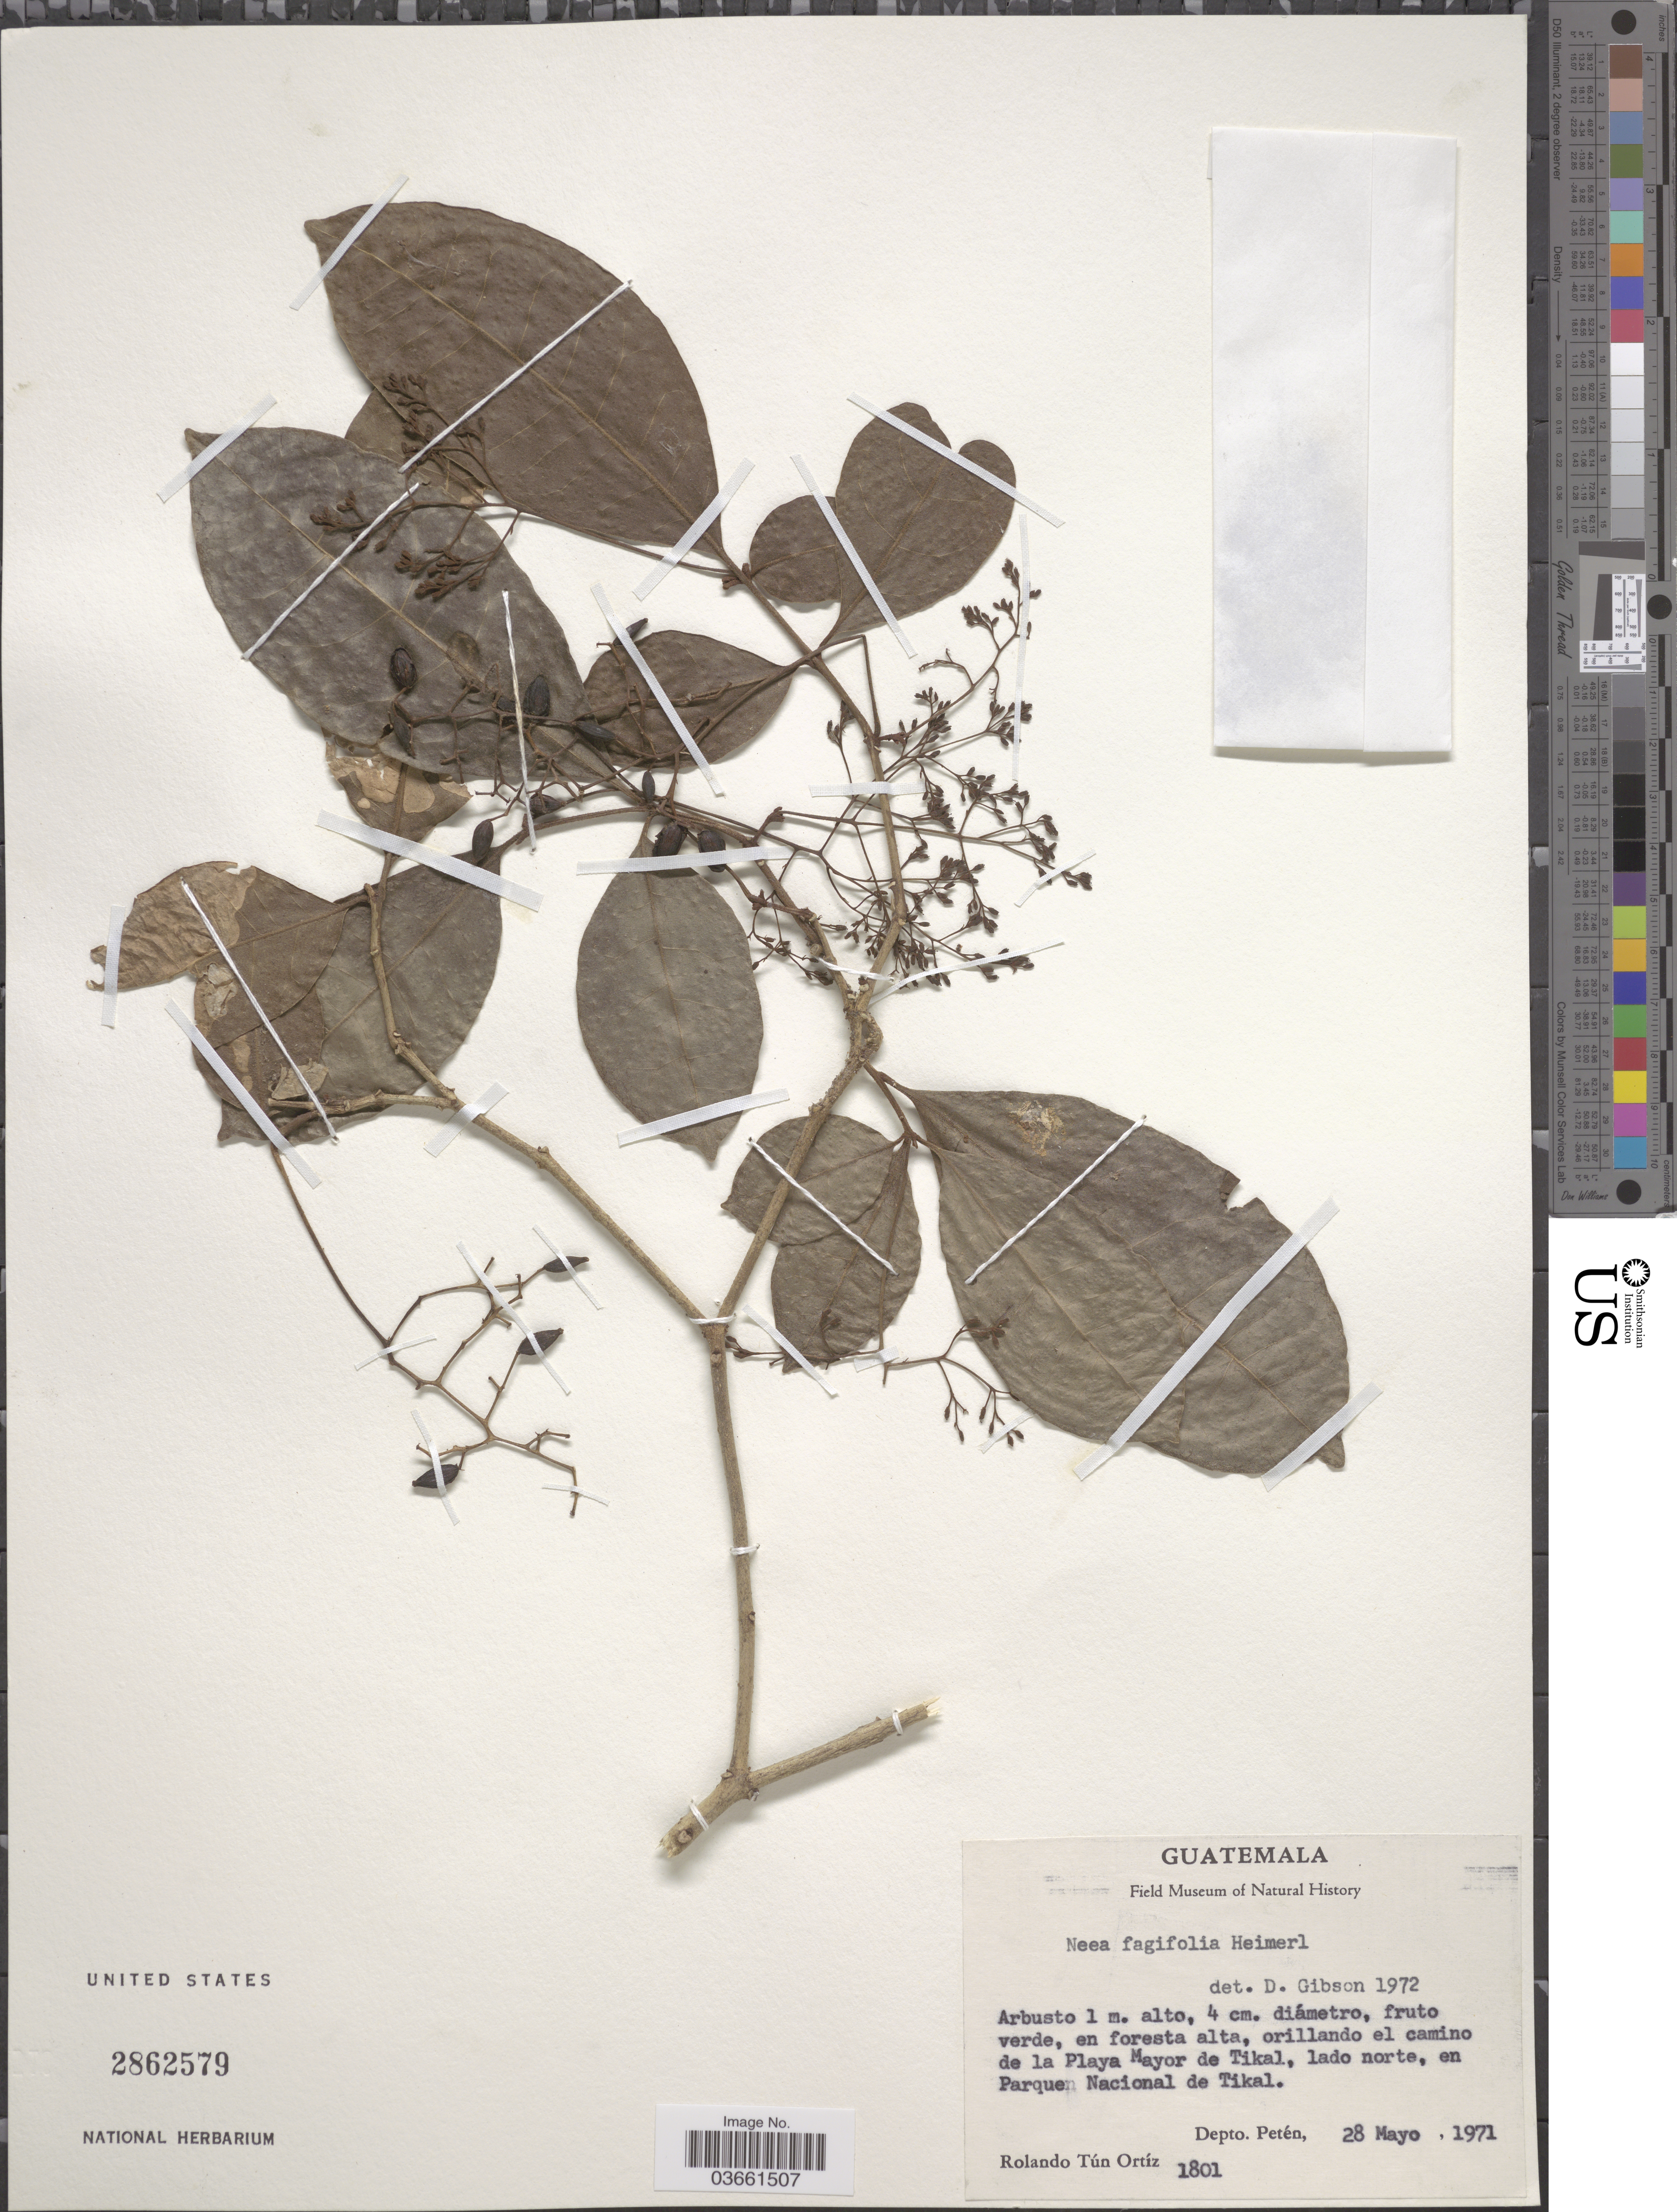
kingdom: Plantae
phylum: Tracheophyta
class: Magnoliopsida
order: Caryophyllales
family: Nyctaginaceae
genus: Neea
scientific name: Neea fagifolia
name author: Heimerl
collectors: R. Ortiz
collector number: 1801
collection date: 1971-05-28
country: Guatemala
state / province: El Petén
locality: Orillando el camino de la Playa Mayor de Tikal, lado norte, en Parque Nacional de Tikal. Depto. Petén.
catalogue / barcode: US 2862579